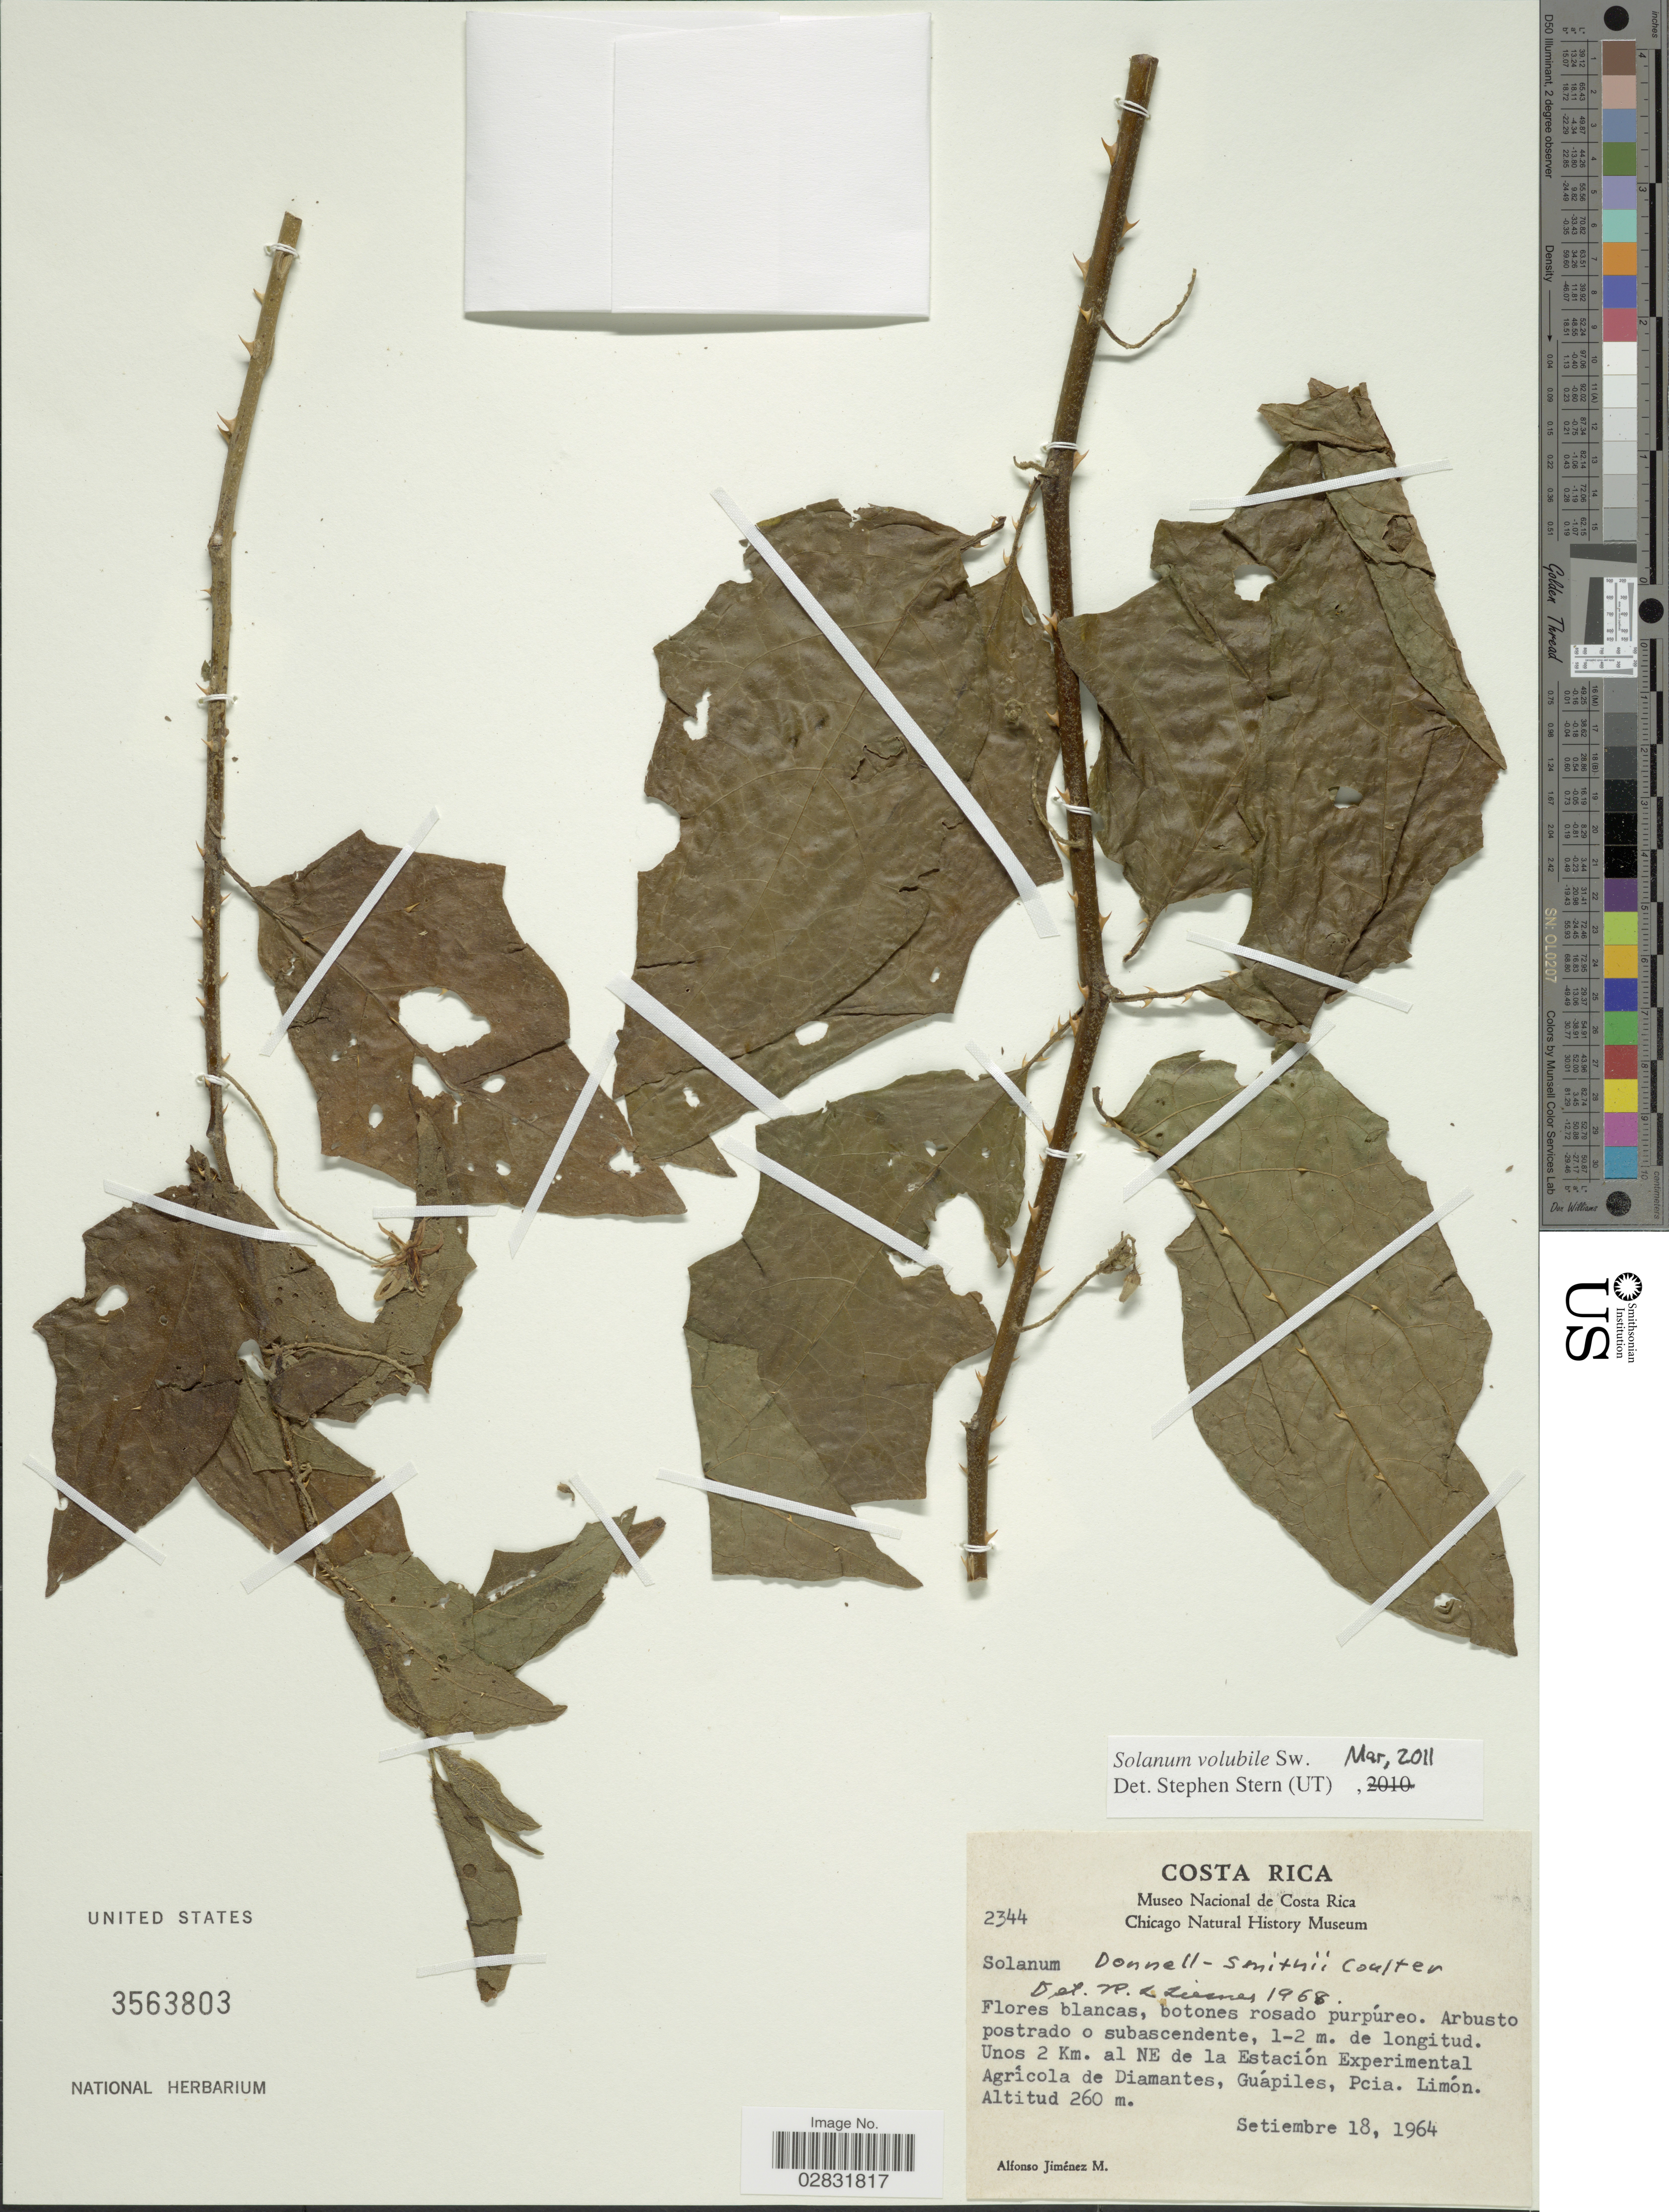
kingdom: Plantae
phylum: Tracheophyta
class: Magnoliopsida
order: Solanales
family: Solanaceae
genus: Solanum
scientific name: Solanum volubile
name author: Sw.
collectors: A. Jimenez M.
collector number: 2344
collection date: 1964-09-18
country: Costa Rica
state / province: Limón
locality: Unos 2 Km. al NE de la Estación Experimental Agricola de Diamantes, Guápiles.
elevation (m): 260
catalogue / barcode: US 3563803